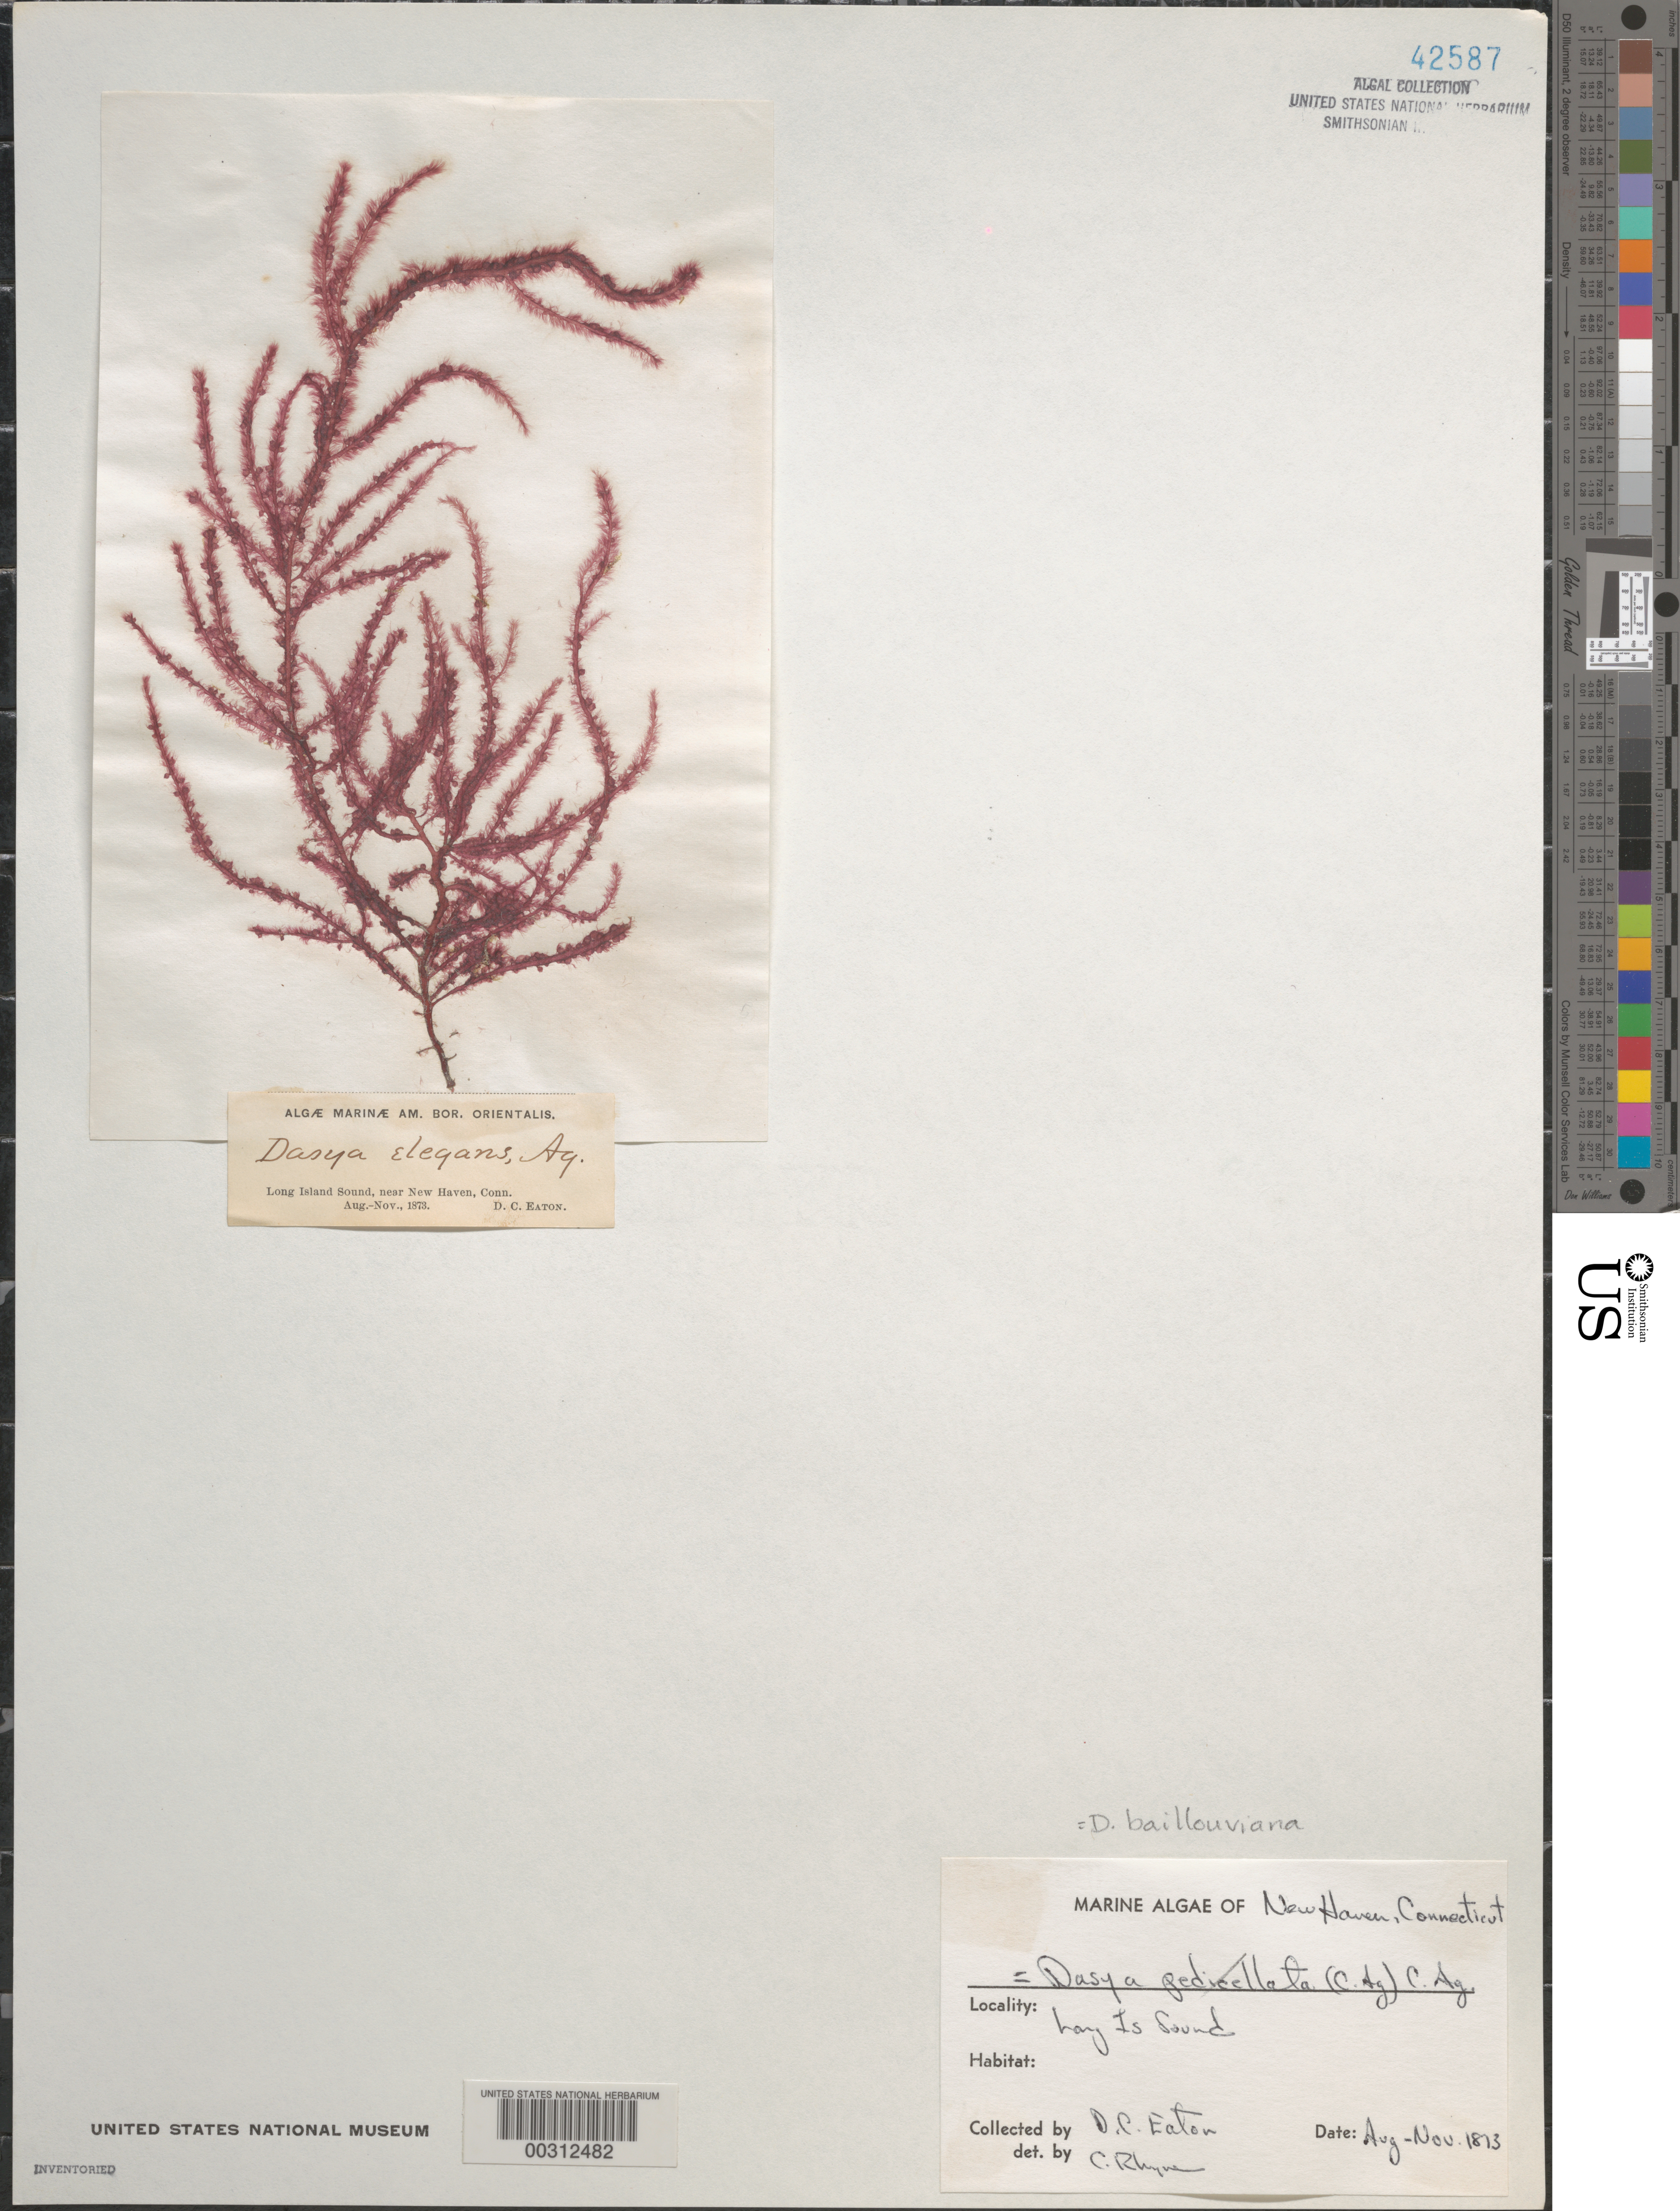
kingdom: Plantae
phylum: Rhodophyta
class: Florideophyceae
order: Ceramiales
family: Dasyaceae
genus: Dasya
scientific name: Dasya pedicellata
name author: (C. Agardh) C. Agardh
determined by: Algae name updating Project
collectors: D. C. Eaton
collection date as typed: Aug 1873 to -- Nov 1873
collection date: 1873-08/1873-11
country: United States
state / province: Connecticut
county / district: New Haven County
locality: Long Island Sound, near New Haven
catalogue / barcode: US 42587